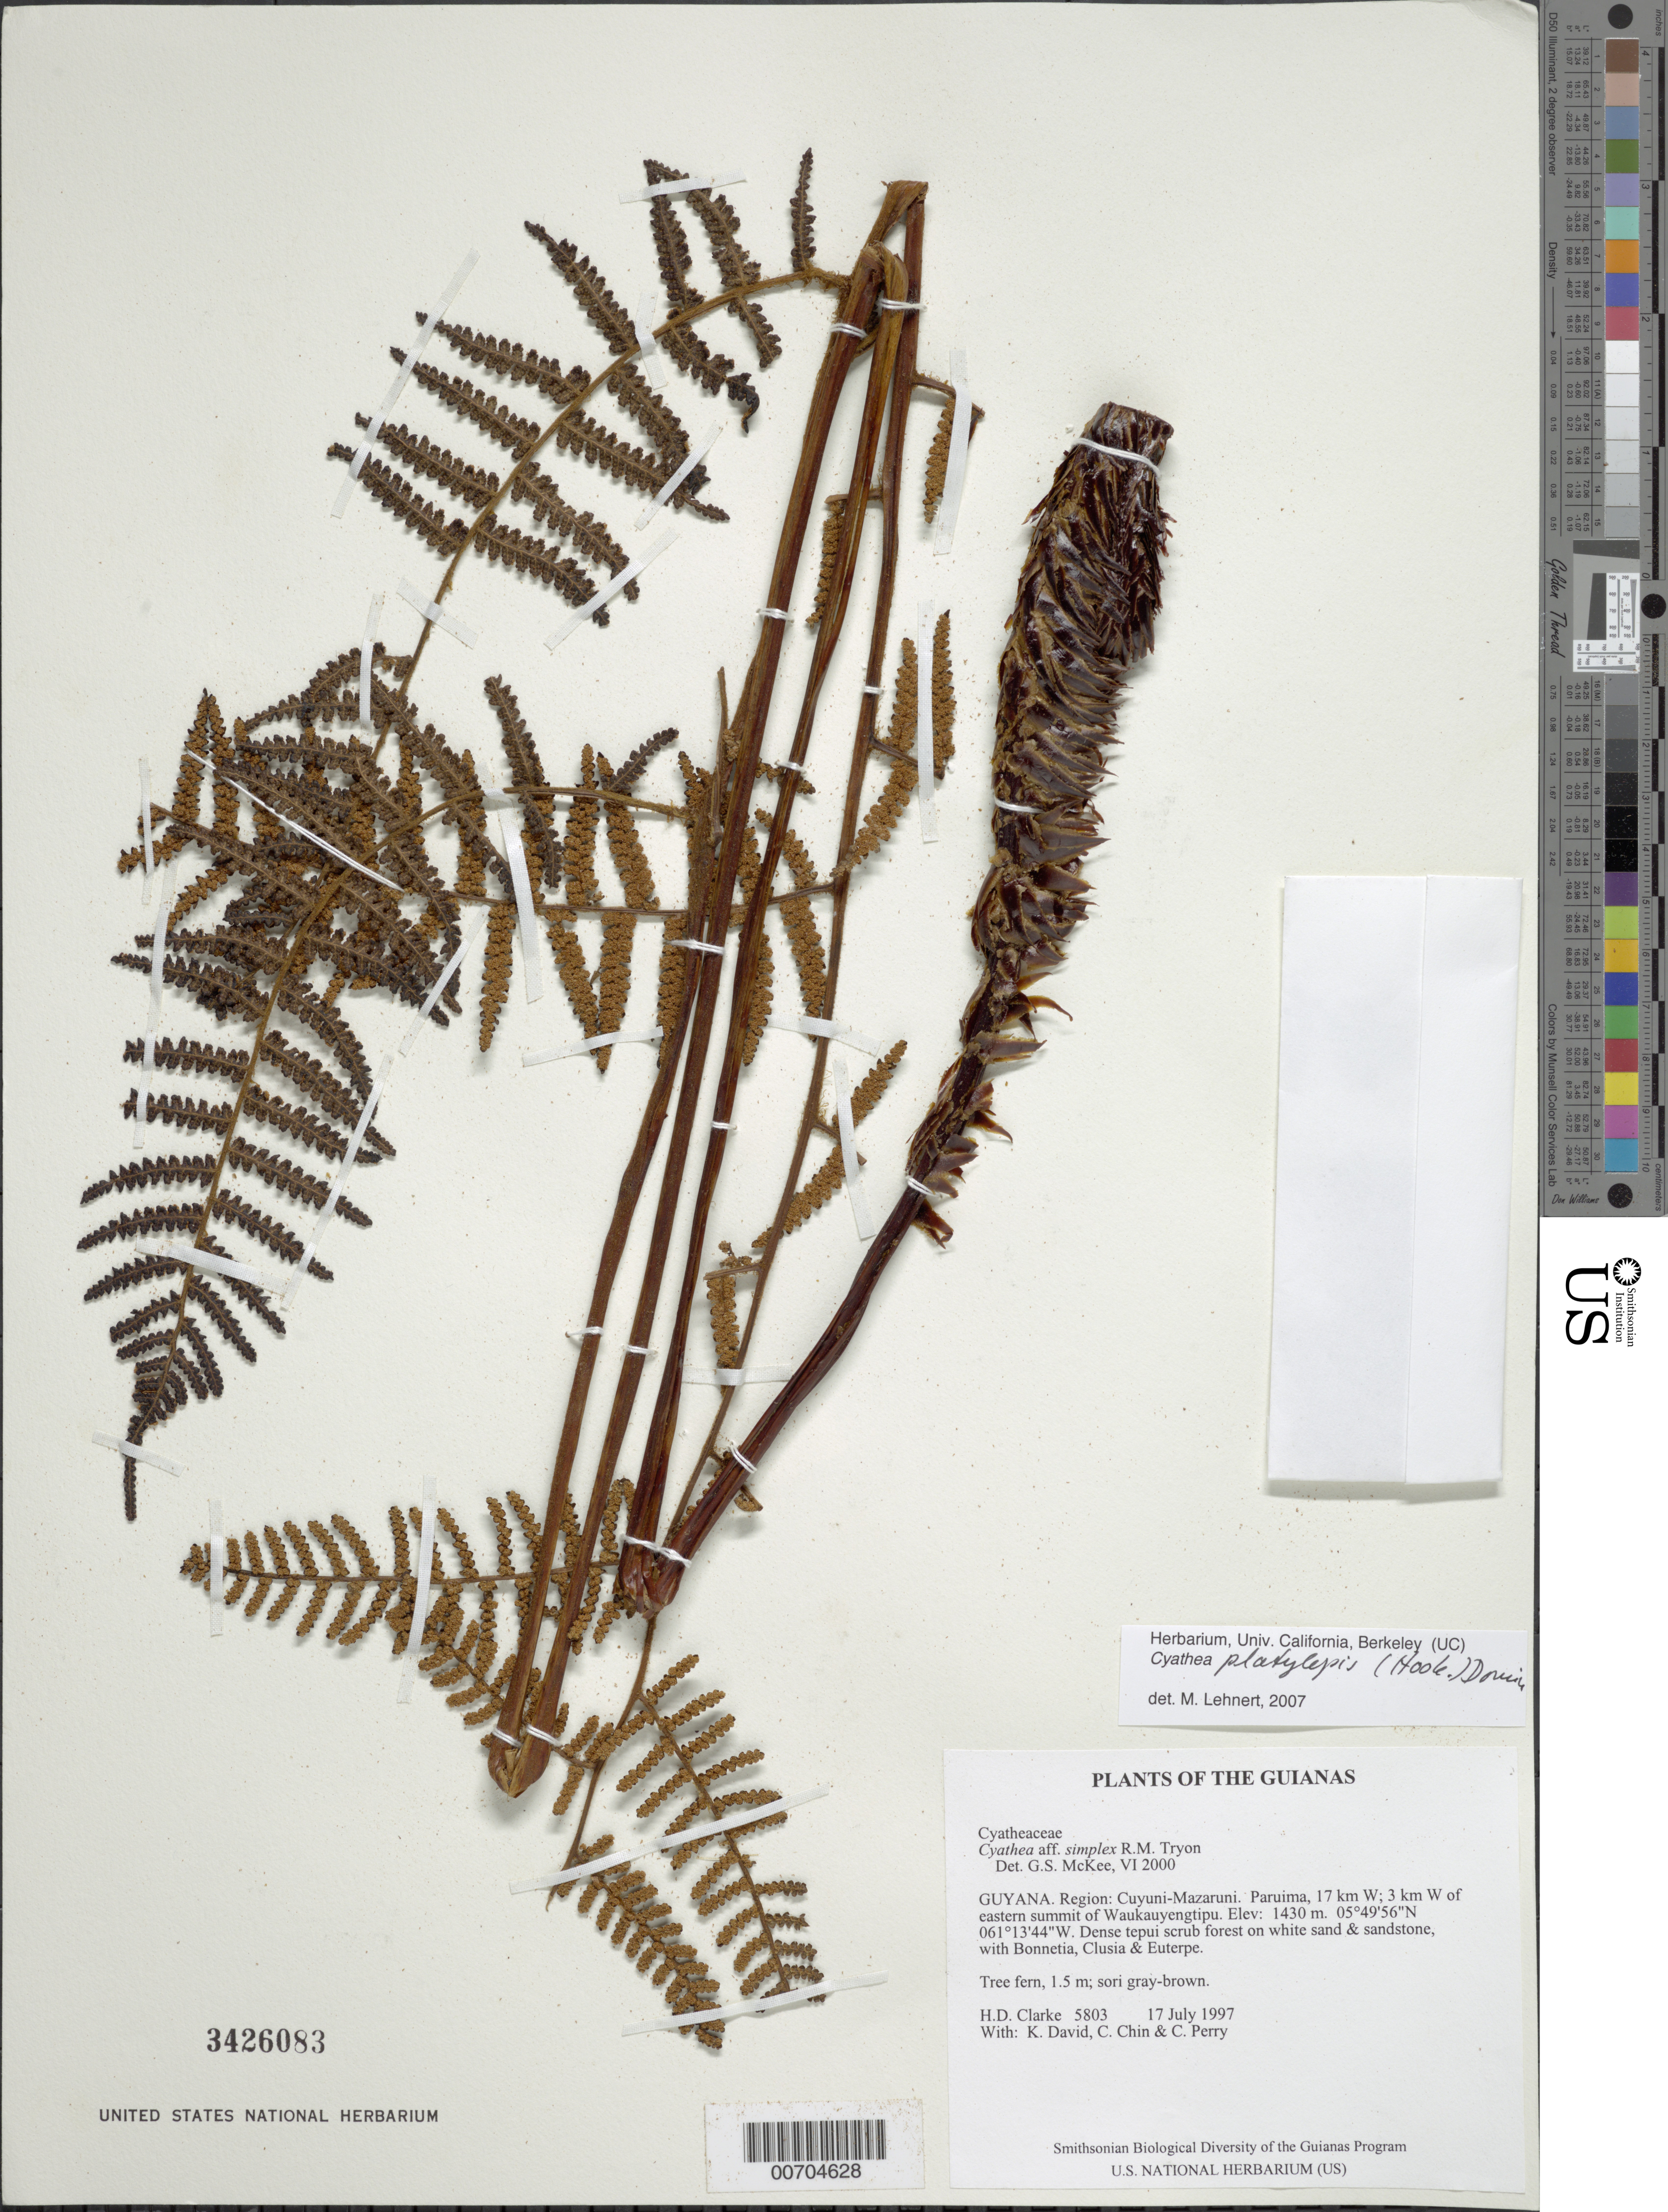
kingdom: Plantae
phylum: Tracheophyta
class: Polypodiopsida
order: Cyatheales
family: Cyatheaceae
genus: Cyathea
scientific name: Cyathea platylepis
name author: (Hook.) Domin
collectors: H. D. Clarke, K. David, C. Chin & C. Perry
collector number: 5803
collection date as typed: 17 July 1997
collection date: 1997-07-17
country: Guyana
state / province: Cuyuni-Mazaruni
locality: Paruima, 17 km W; 3 km W of eastern summit of Waukauyengtipu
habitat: Dense tepui scrub forest on white sand & sandstone, with Bonnetia, Clusia & Euterpe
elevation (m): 1430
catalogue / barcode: US 3426083